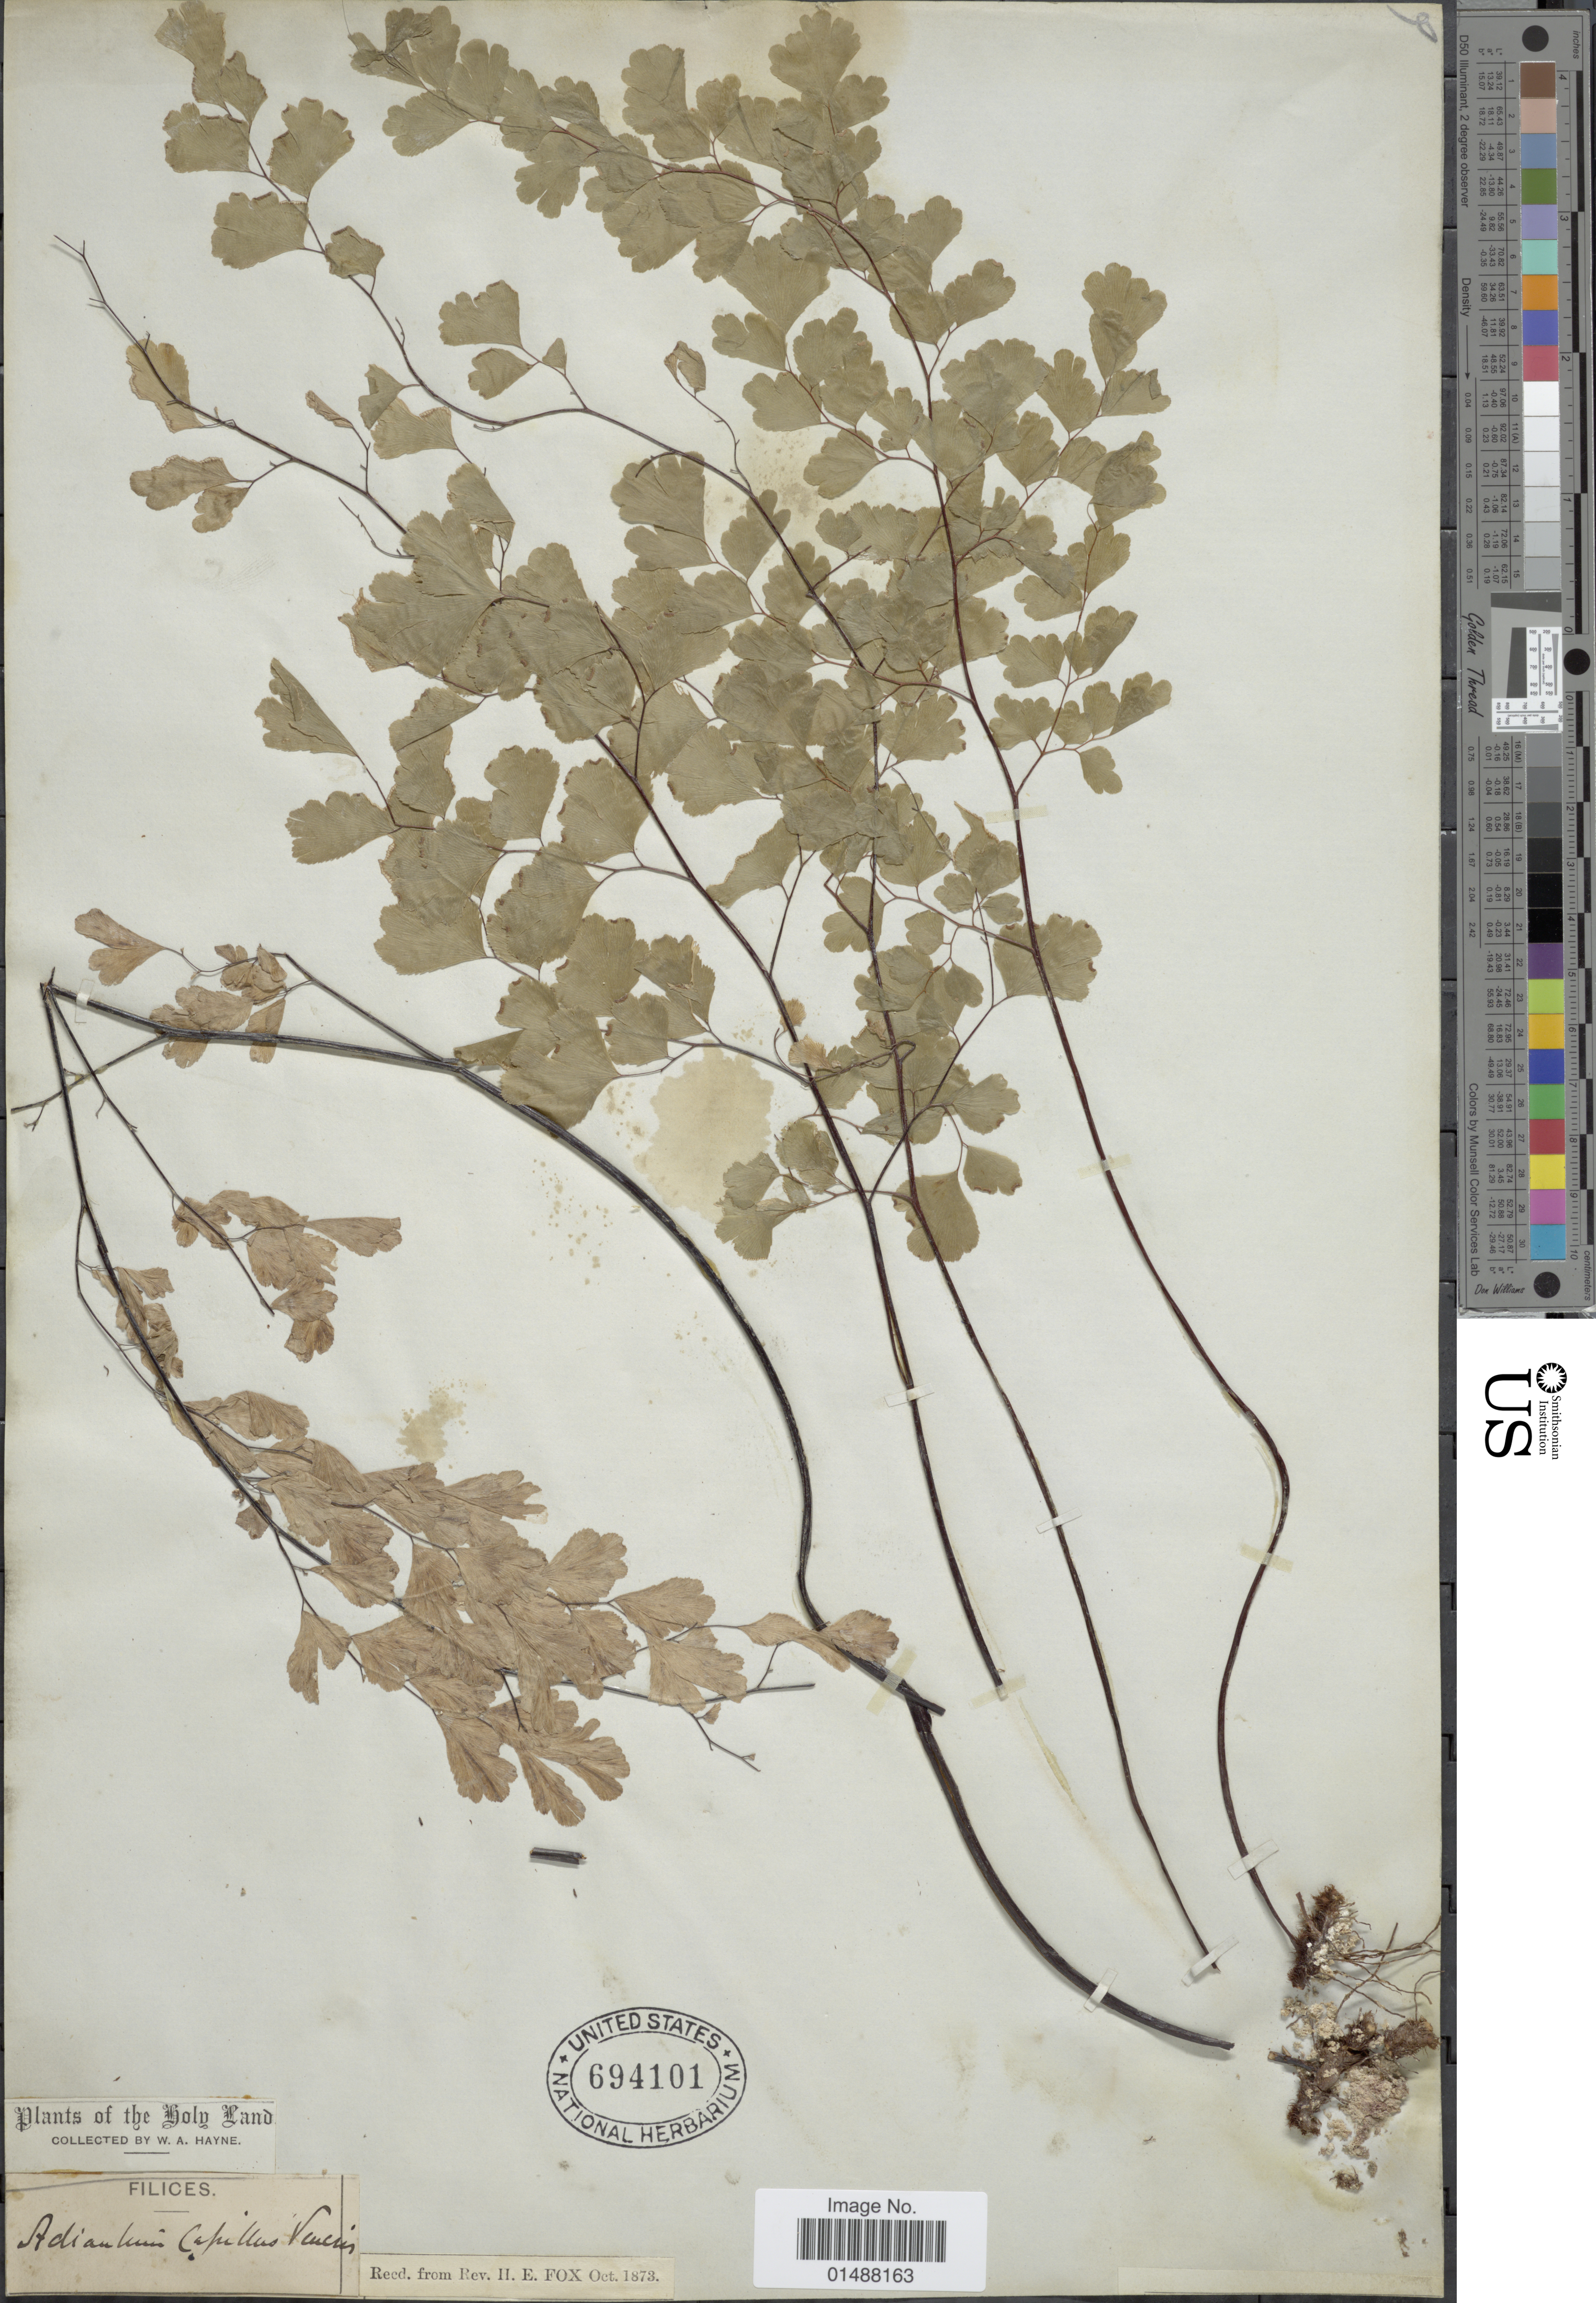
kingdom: Plantae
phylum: Tracheophyta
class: Polypodiopsida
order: Polypodiales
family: Pteridaceae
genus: Adiantum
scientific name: Adiantum capillus-veneris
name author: L.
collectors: W. A. Hayne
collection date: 1872-03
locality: Holy Land [probably Palestine s.l., likely Moab]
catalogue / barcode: US 694101